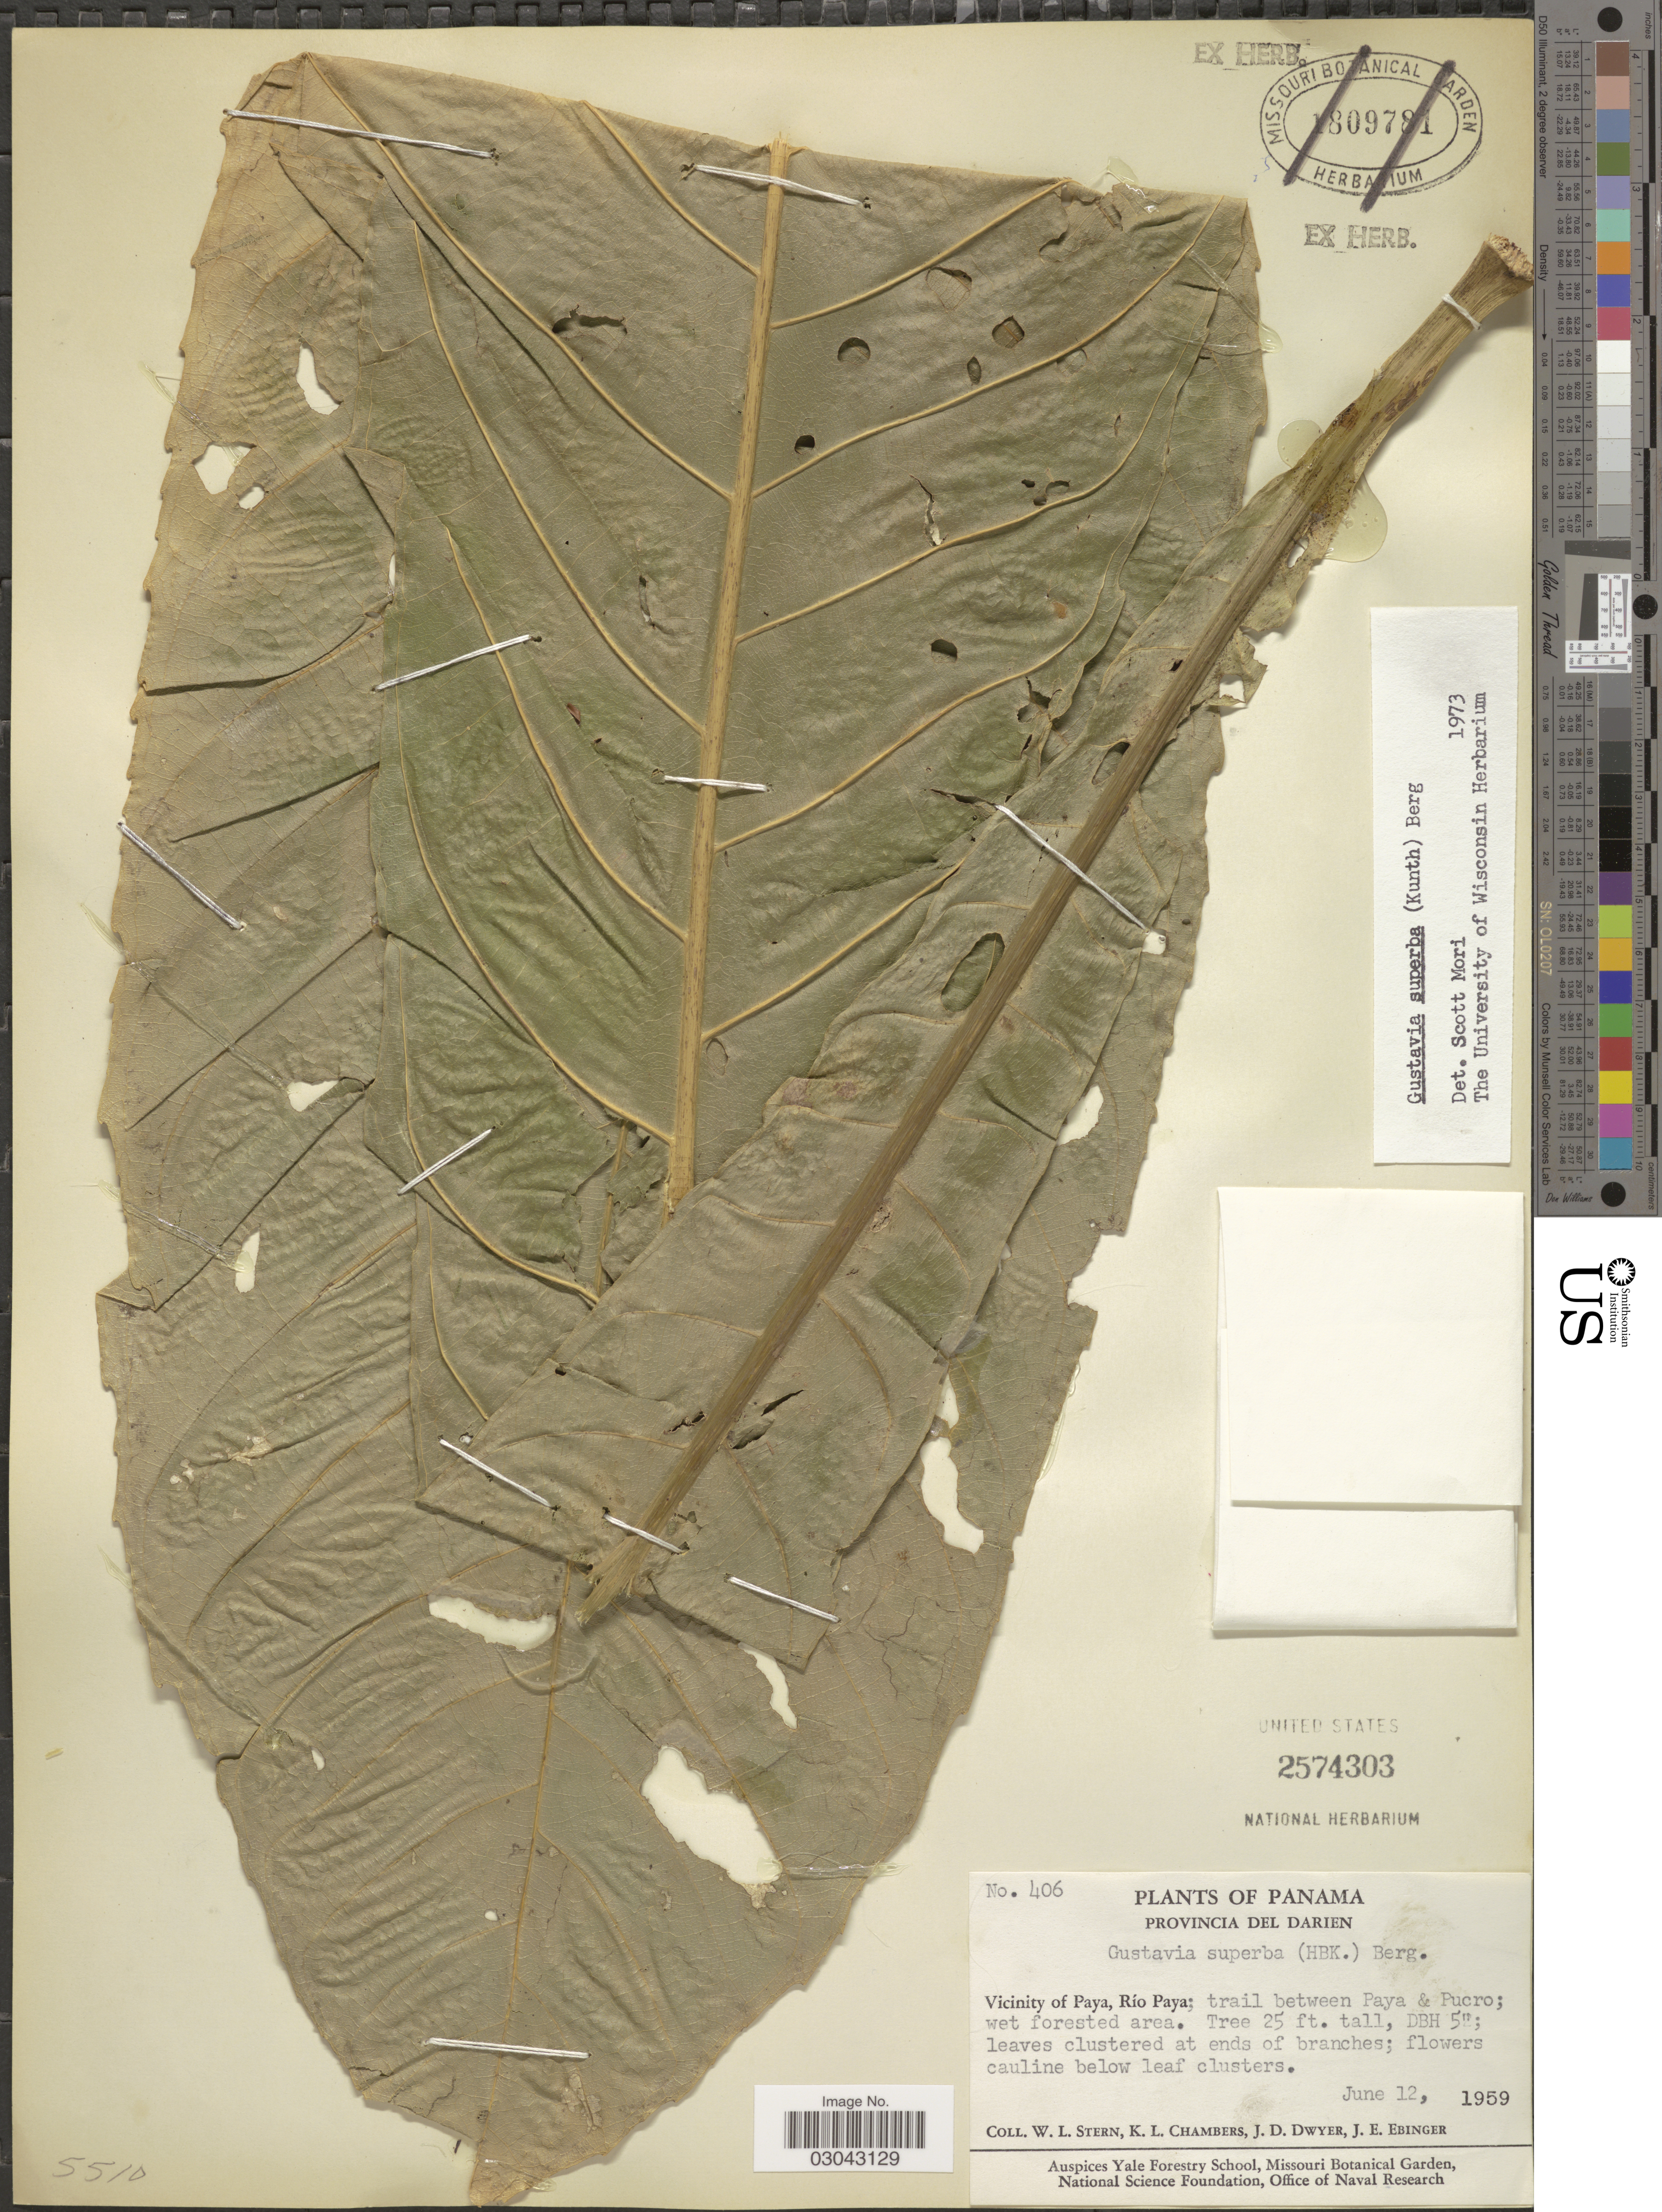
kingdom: Plantae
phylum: Tracheophyta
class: Magnoliopsida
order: Ericales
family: Lecythidaceae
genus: Gustavia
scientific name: Gustavia superba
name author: (Kunth) O. Berg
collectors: W. L. Stern, K. Chambers, J. D. Dwyer & J. Ebinger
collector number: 406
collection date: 1959-06-12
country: Panama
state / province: Darién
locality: Vicinity of Paya, Río Paya; trail between Paya & Pucro.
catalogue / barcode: US 2574303